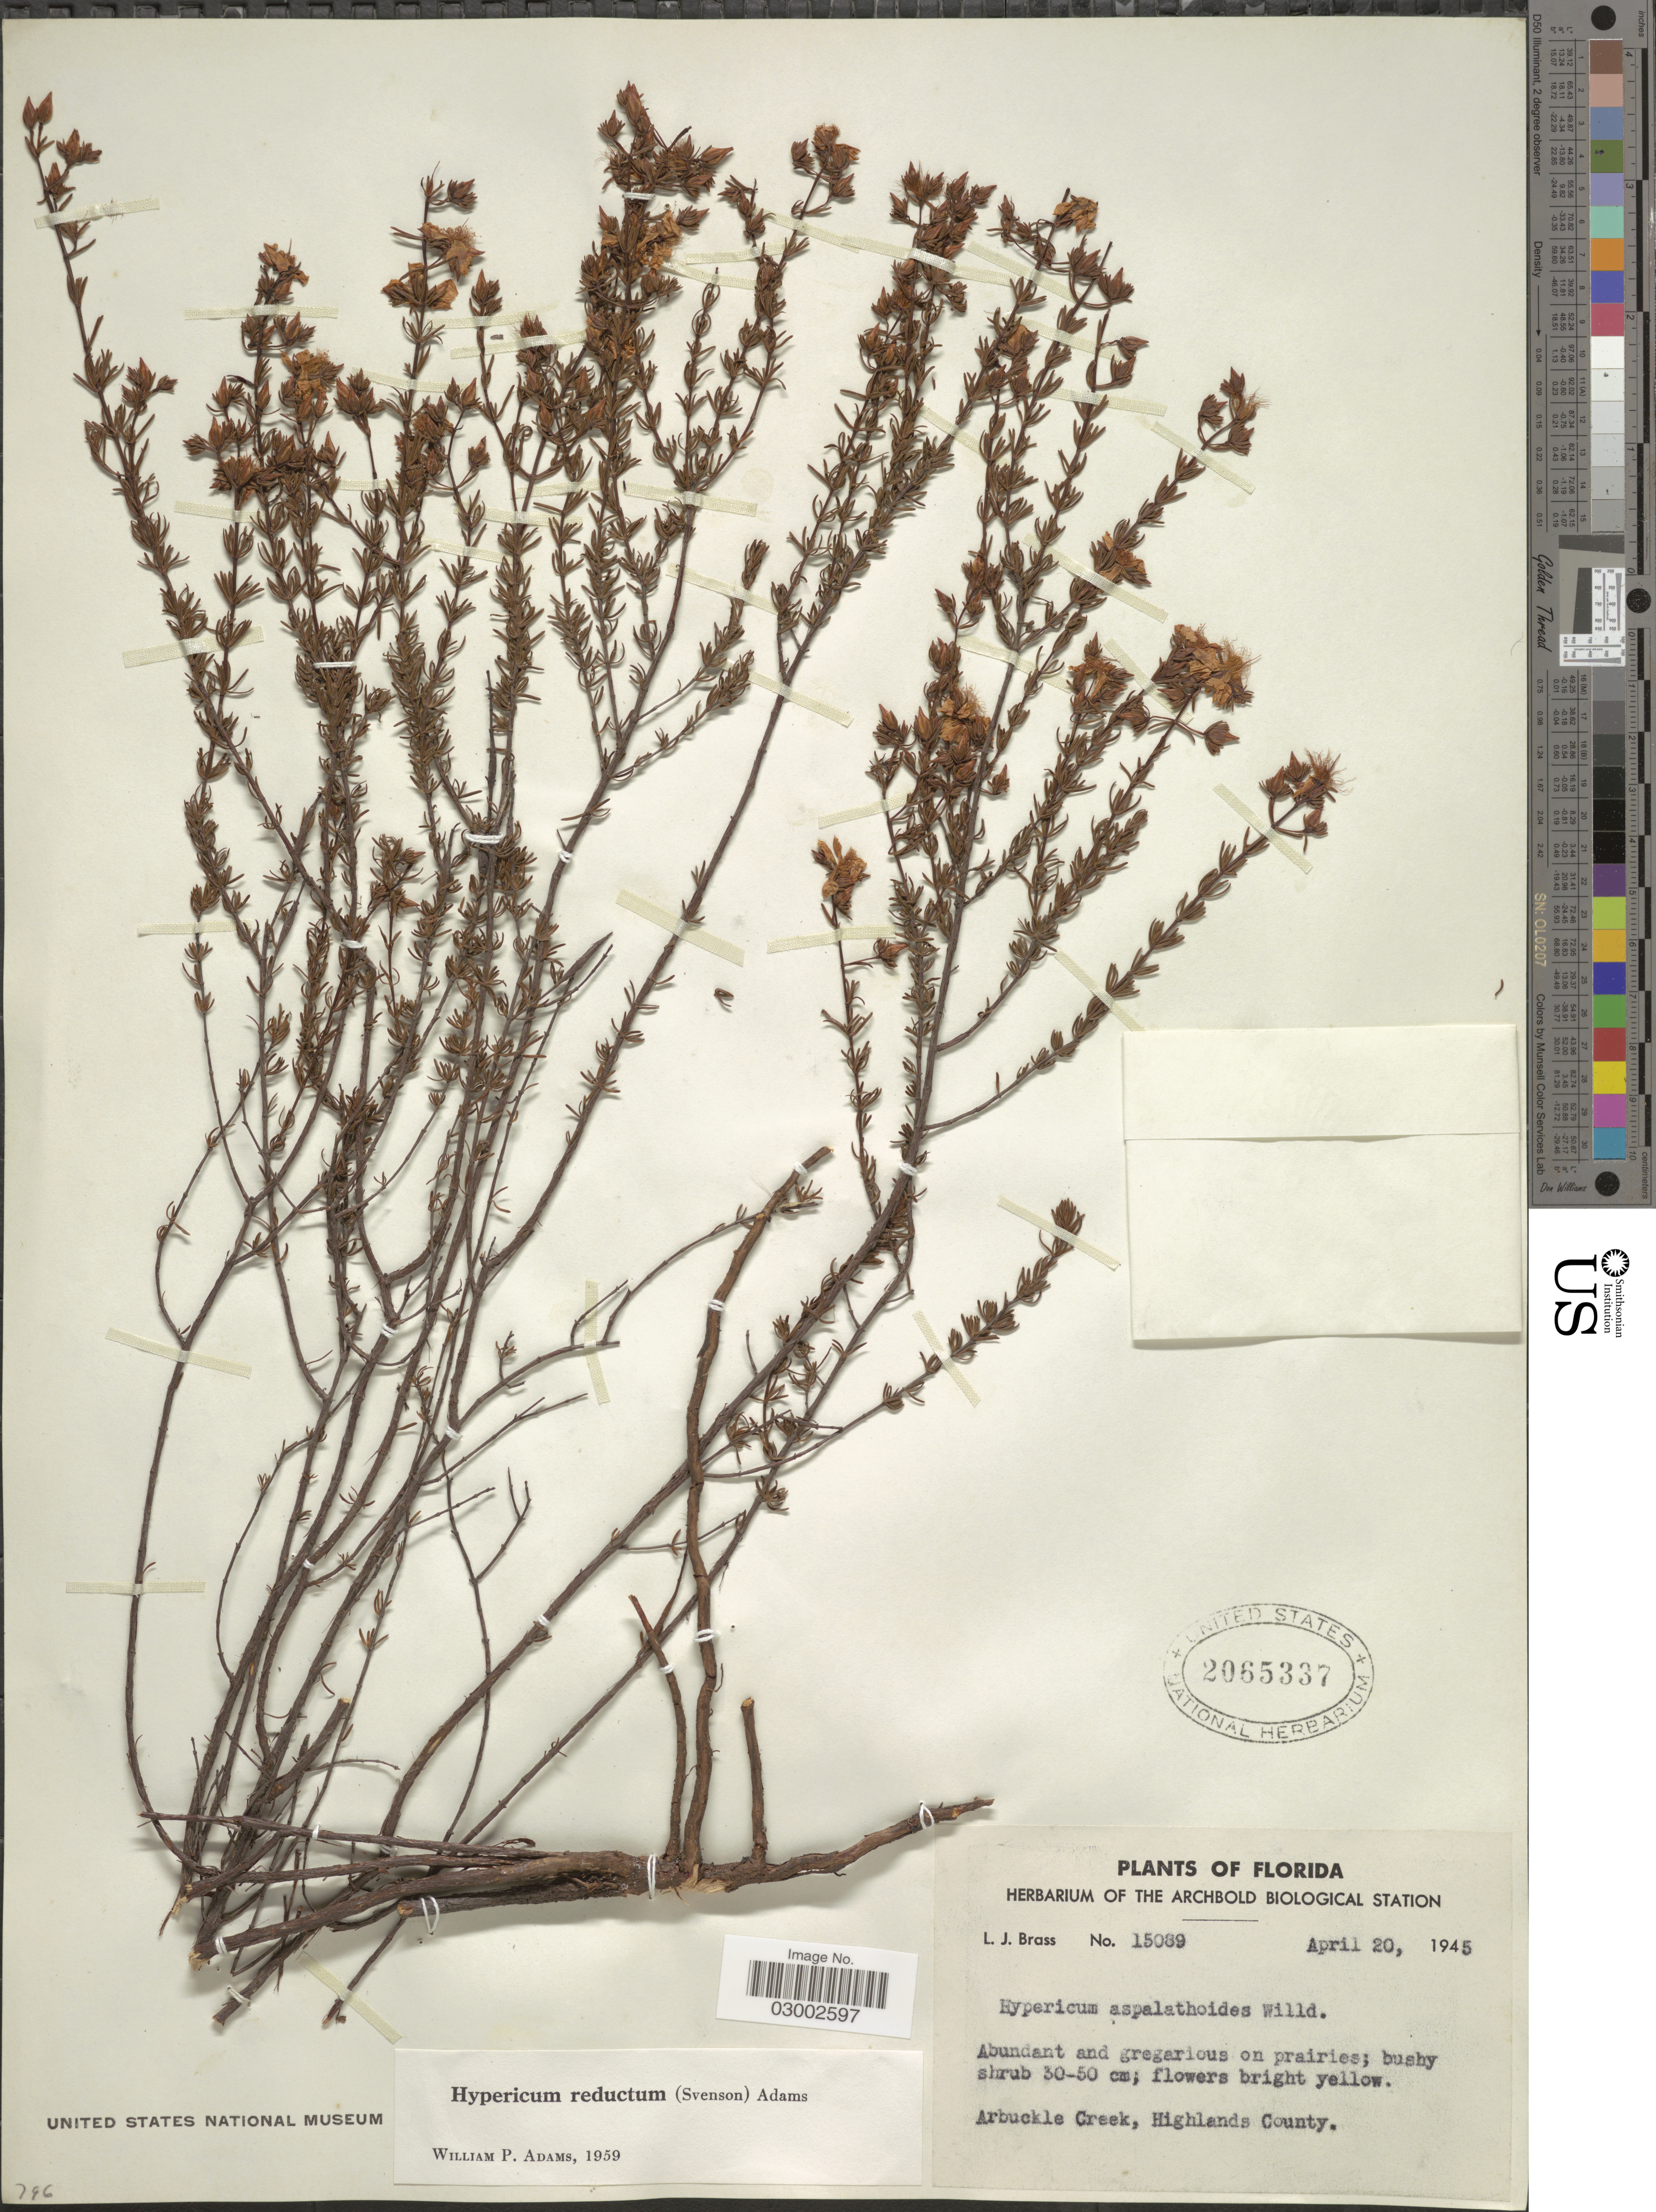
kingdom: Plantae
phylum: Tracheophyta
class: Magnoliopsida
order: Malpighiales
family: Hypericaceae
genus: Hypericum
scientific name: Hypericum tenuifolium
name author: Pursh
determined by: Strong, Mark T., (BOT), Smithsonian Institution - National Museum of Natural History (UNITED STATES)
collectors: L. J. Brass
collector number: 15089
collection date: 1945-04-20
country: United States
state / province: Florida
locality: Arbuckle Creek, Highlands County.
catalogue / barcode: US 2065337